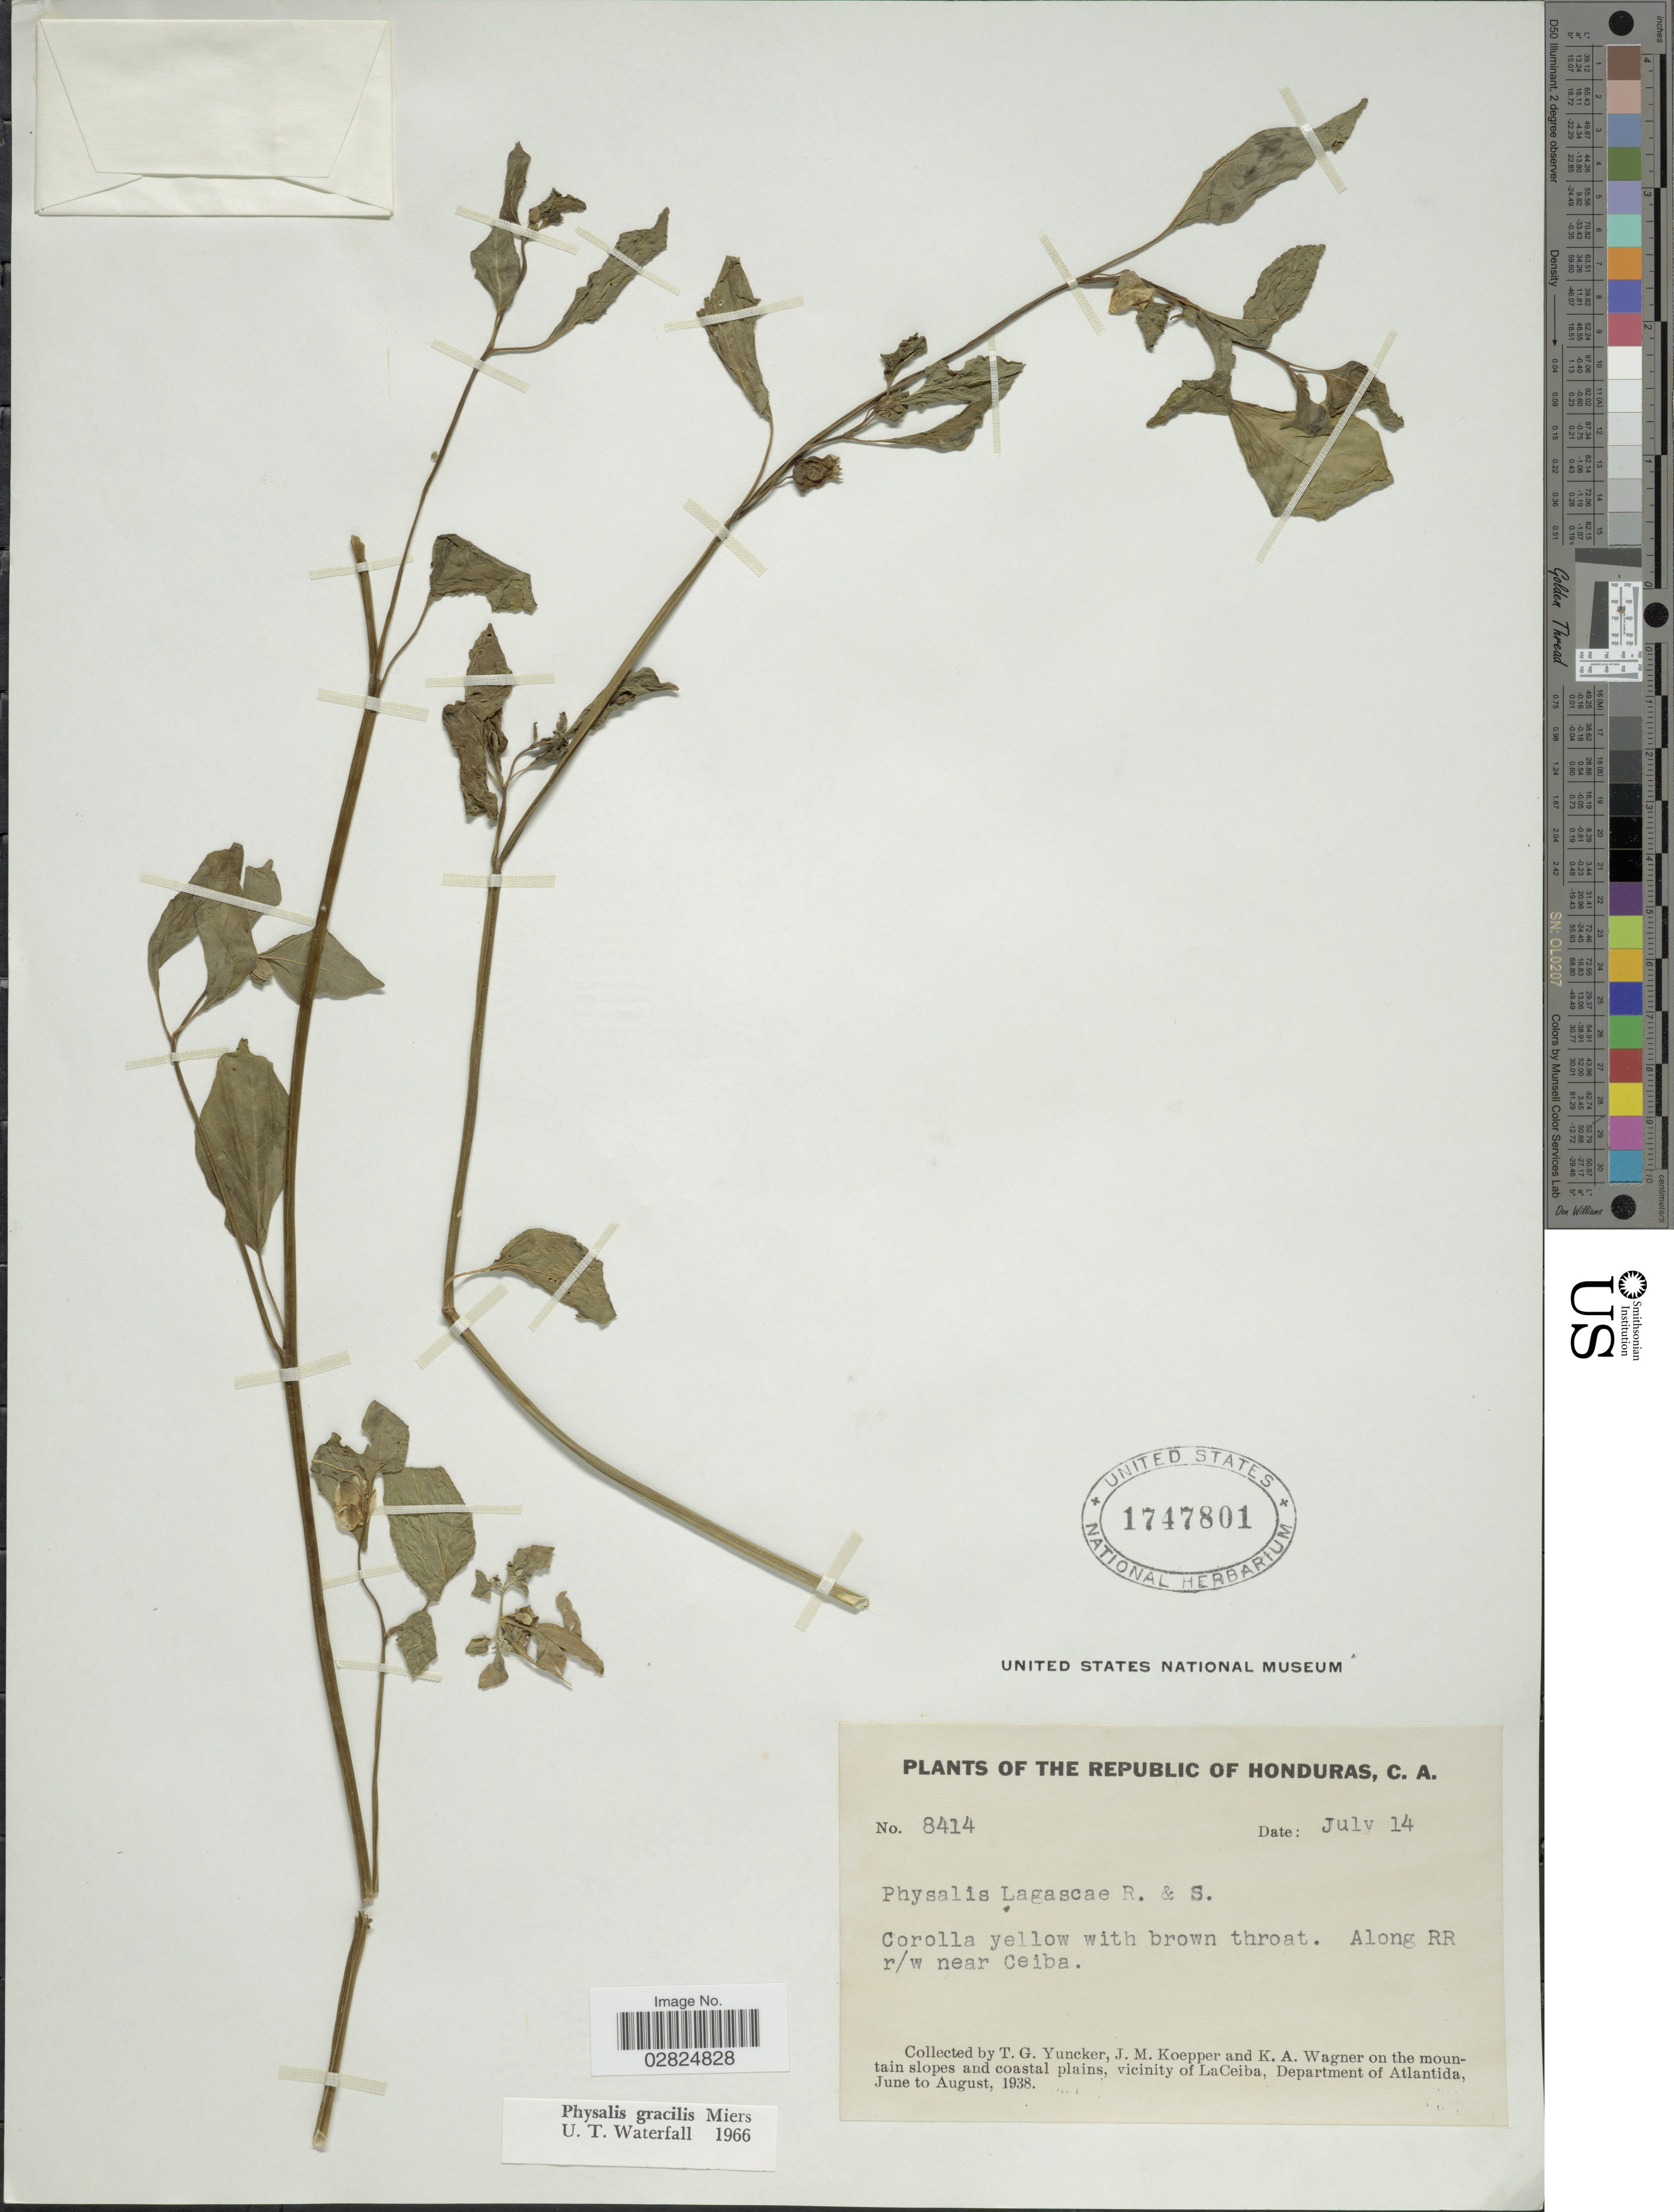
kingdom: Plantae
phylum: Tracheophyta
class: Magnoliopsida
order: Solanales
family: Solanaceae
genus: Physalis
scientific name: Physalis gracilis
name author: Miers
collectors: T. G. Yuncker, J. M. Koepper & K. A. Wagner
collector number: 8414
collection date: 1938-07-14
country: Honduras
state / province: Atlántida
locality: Along RR r/w near Ceiba. On the mountain slopes and coastal plains, vicinity of LaCeiba, Department of Atlantida.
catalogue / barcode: US 1747801